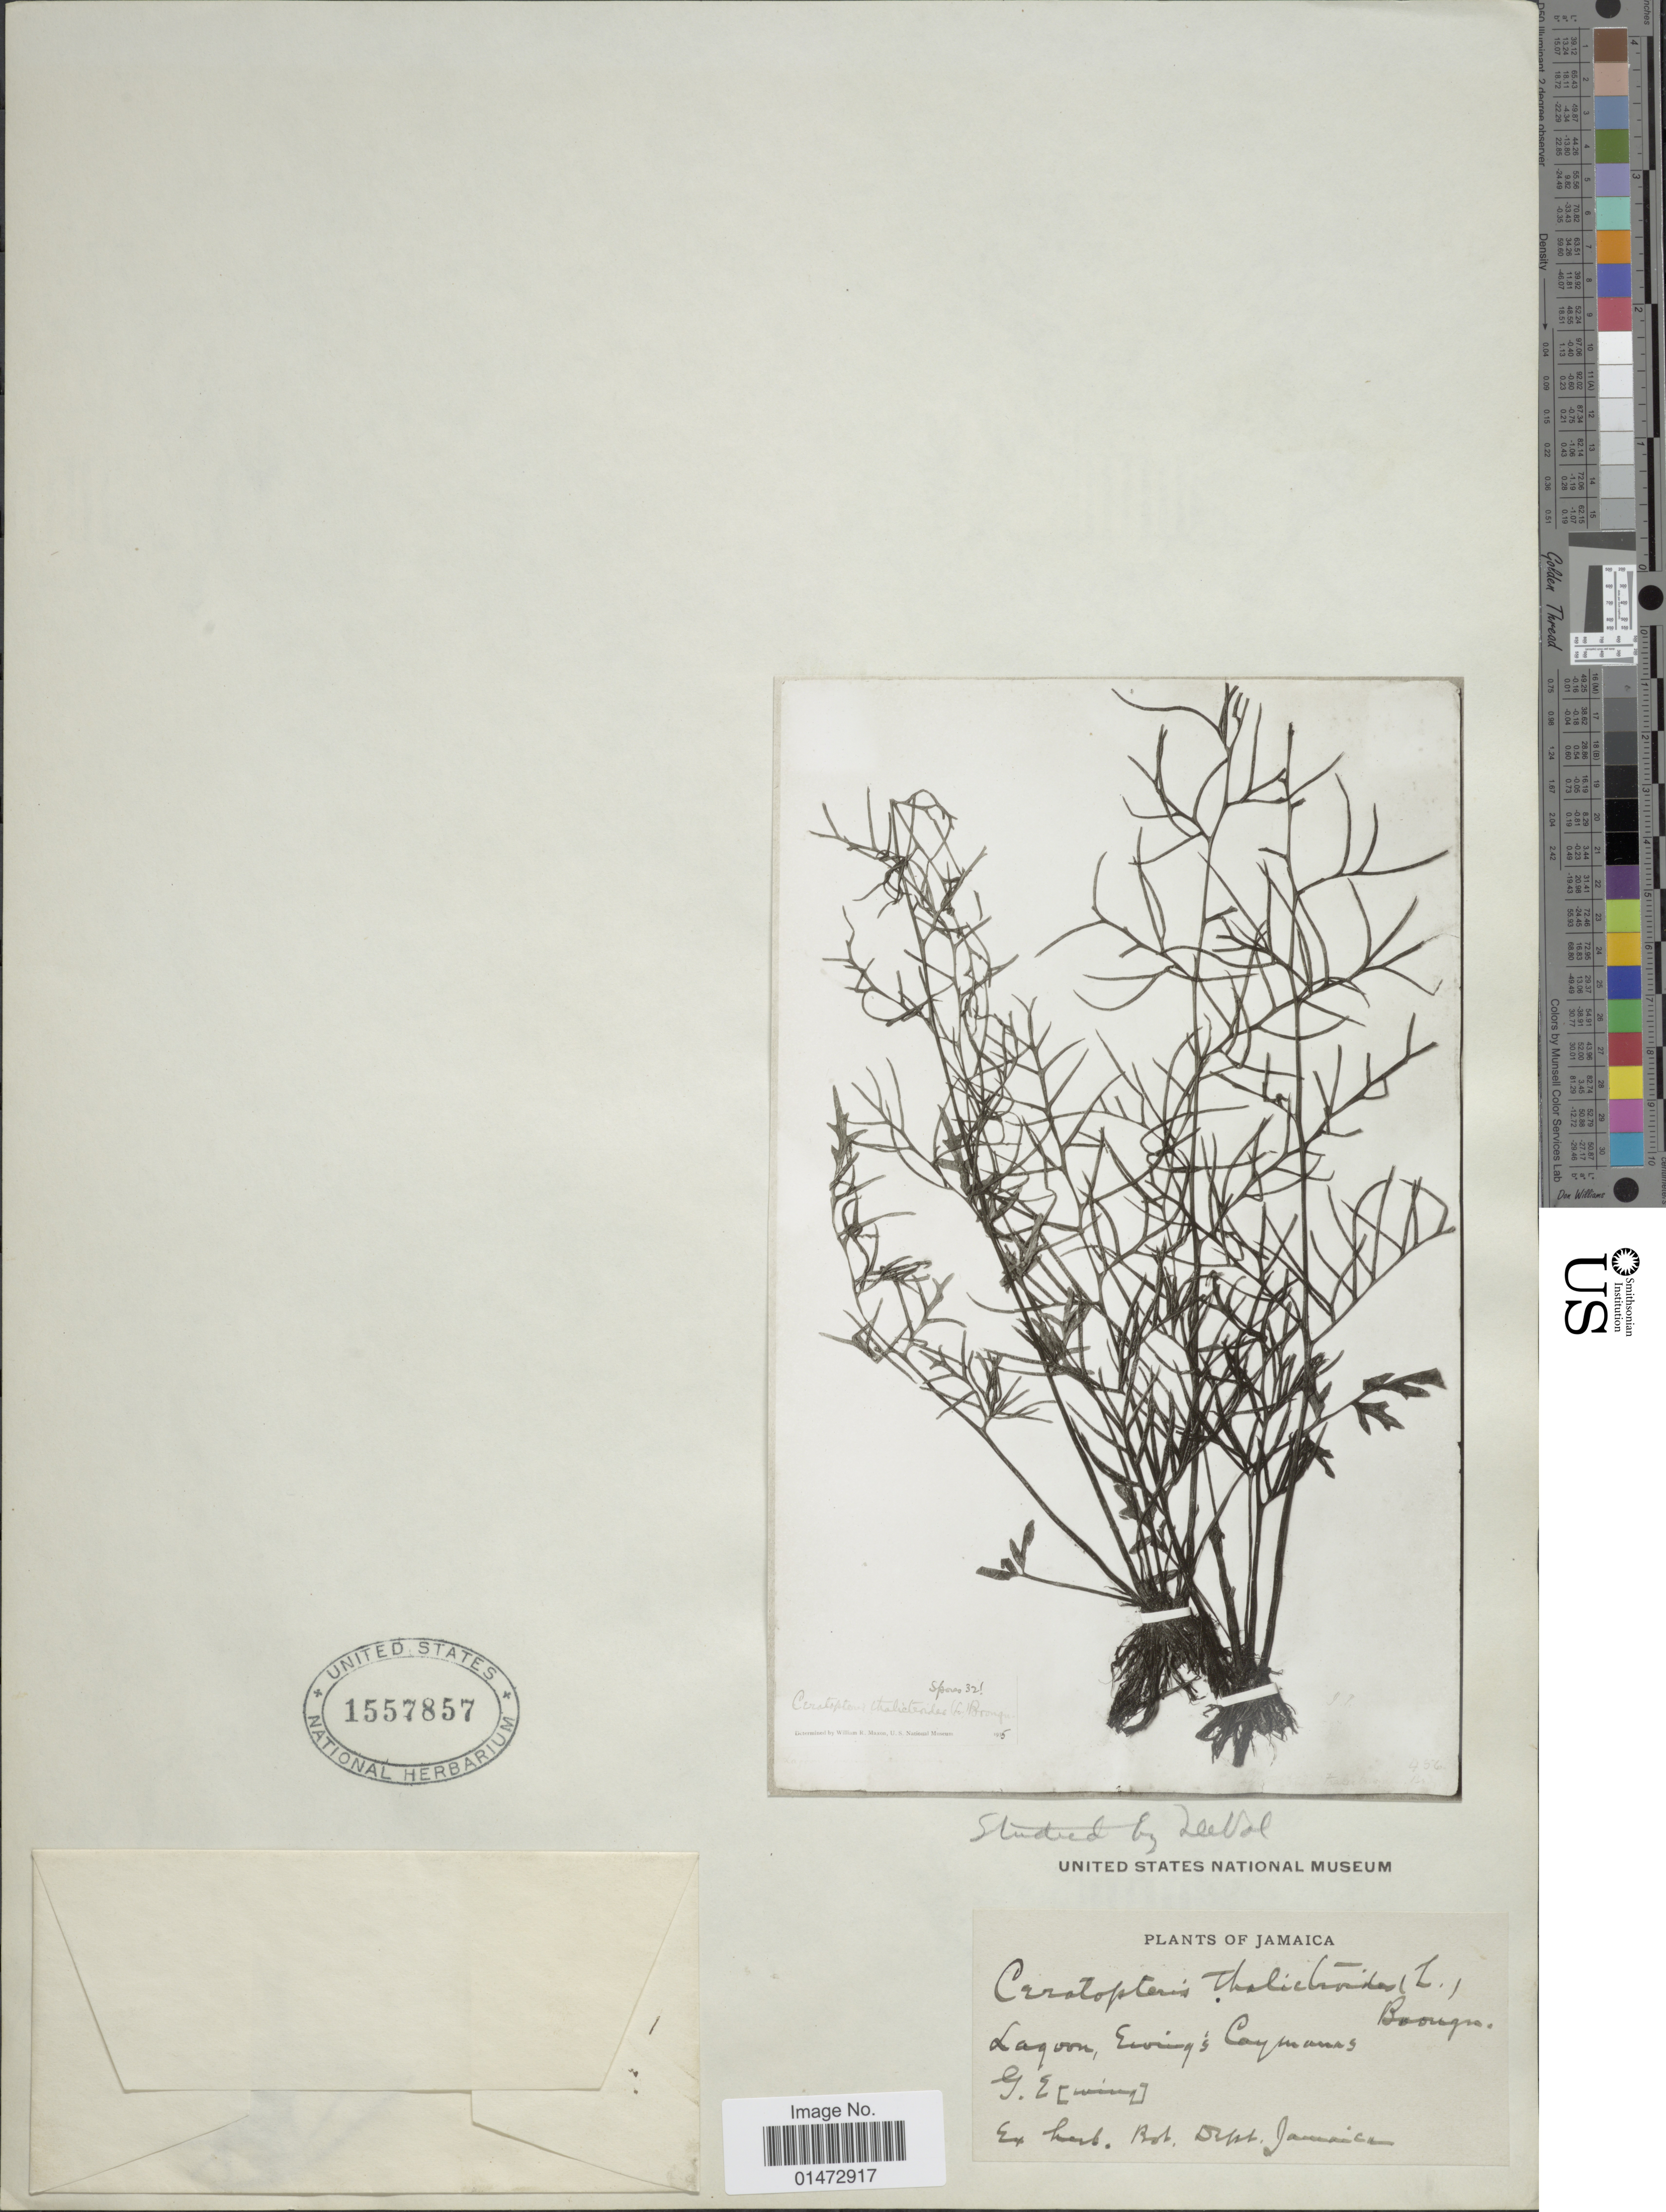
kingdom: Plantae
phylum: Tracheophyta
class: Polypodiopsida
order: Polypodiales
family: Pteridaceae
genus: Ceratopteris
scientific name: Ceratopteris thalictroides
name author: (L.) Brongn.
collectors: G. Wing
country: Jamaica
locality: Lagoon, Ewing's Caymanas.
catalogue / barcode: US 1557857